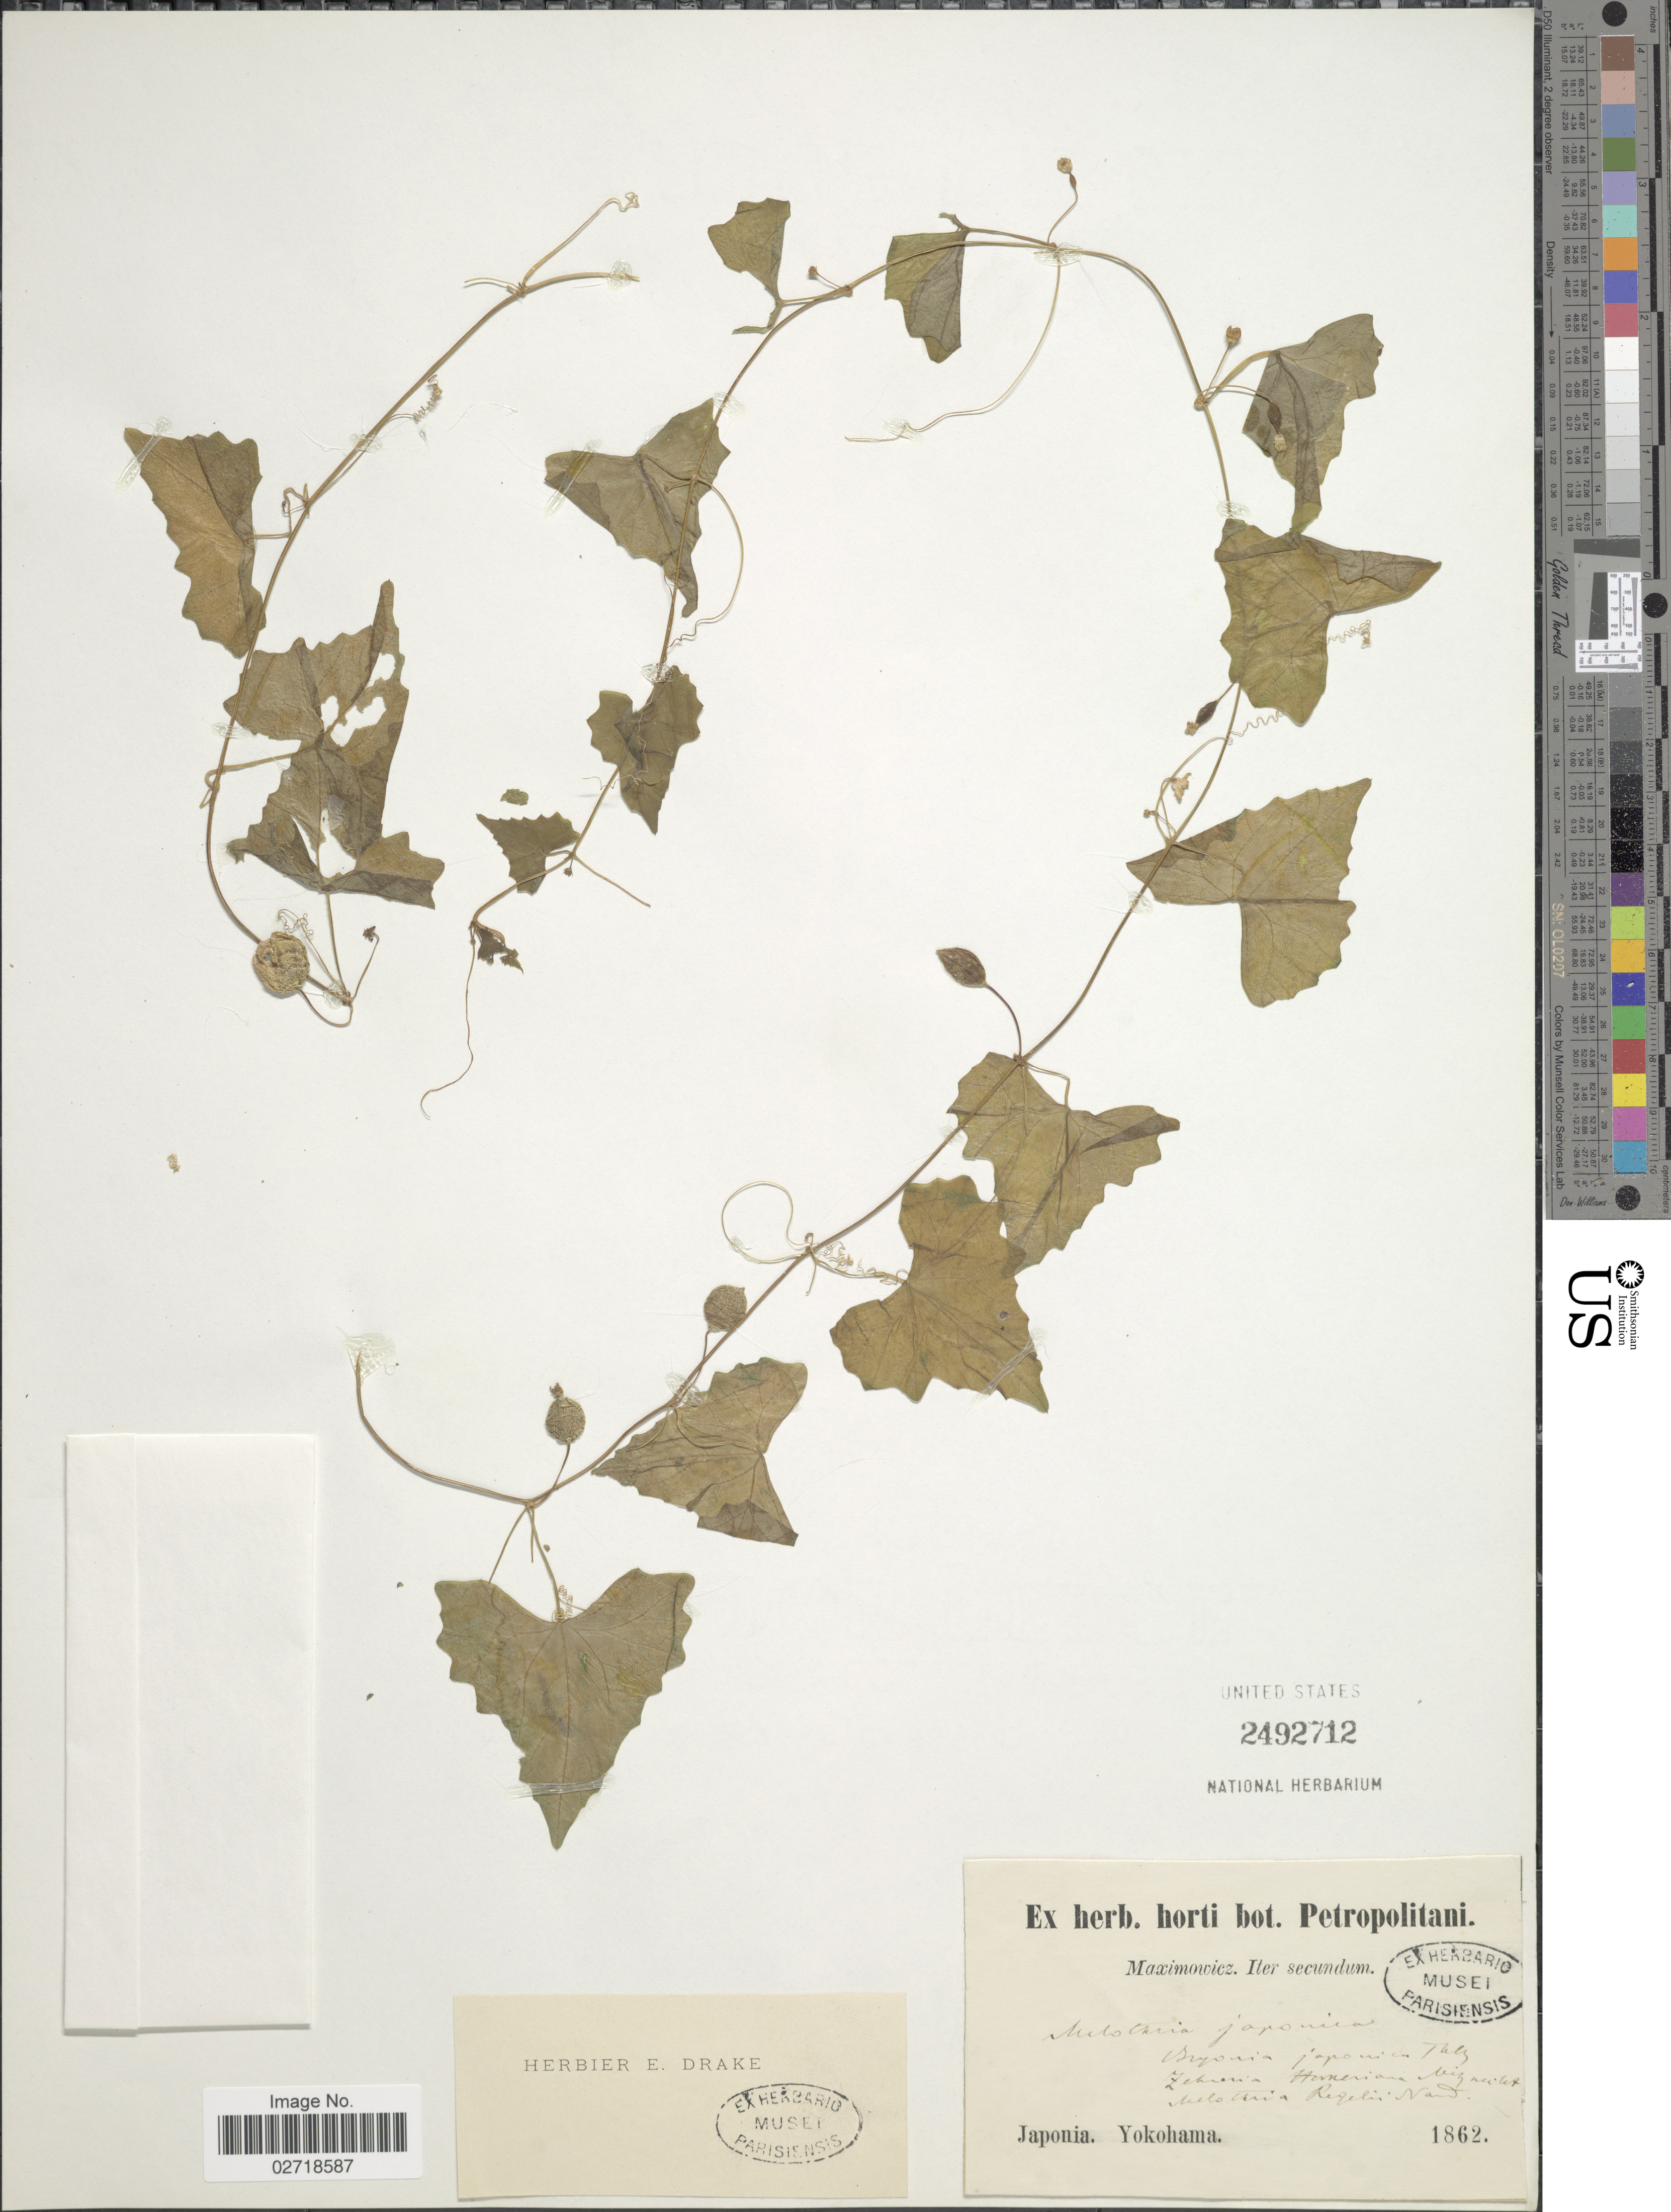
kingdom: Plantae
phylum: Tracheophyta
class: Magnoliopsida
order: Cucurbitales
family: Cucurbitaceae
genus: Zehneria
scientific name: Zehneria japonica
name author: (Thunb.) H.Y. Liu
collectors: -. Maximowicz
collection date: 1862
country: Japan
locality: Japonia, Yokohama, Iter sucundum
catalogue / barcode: US 2492712